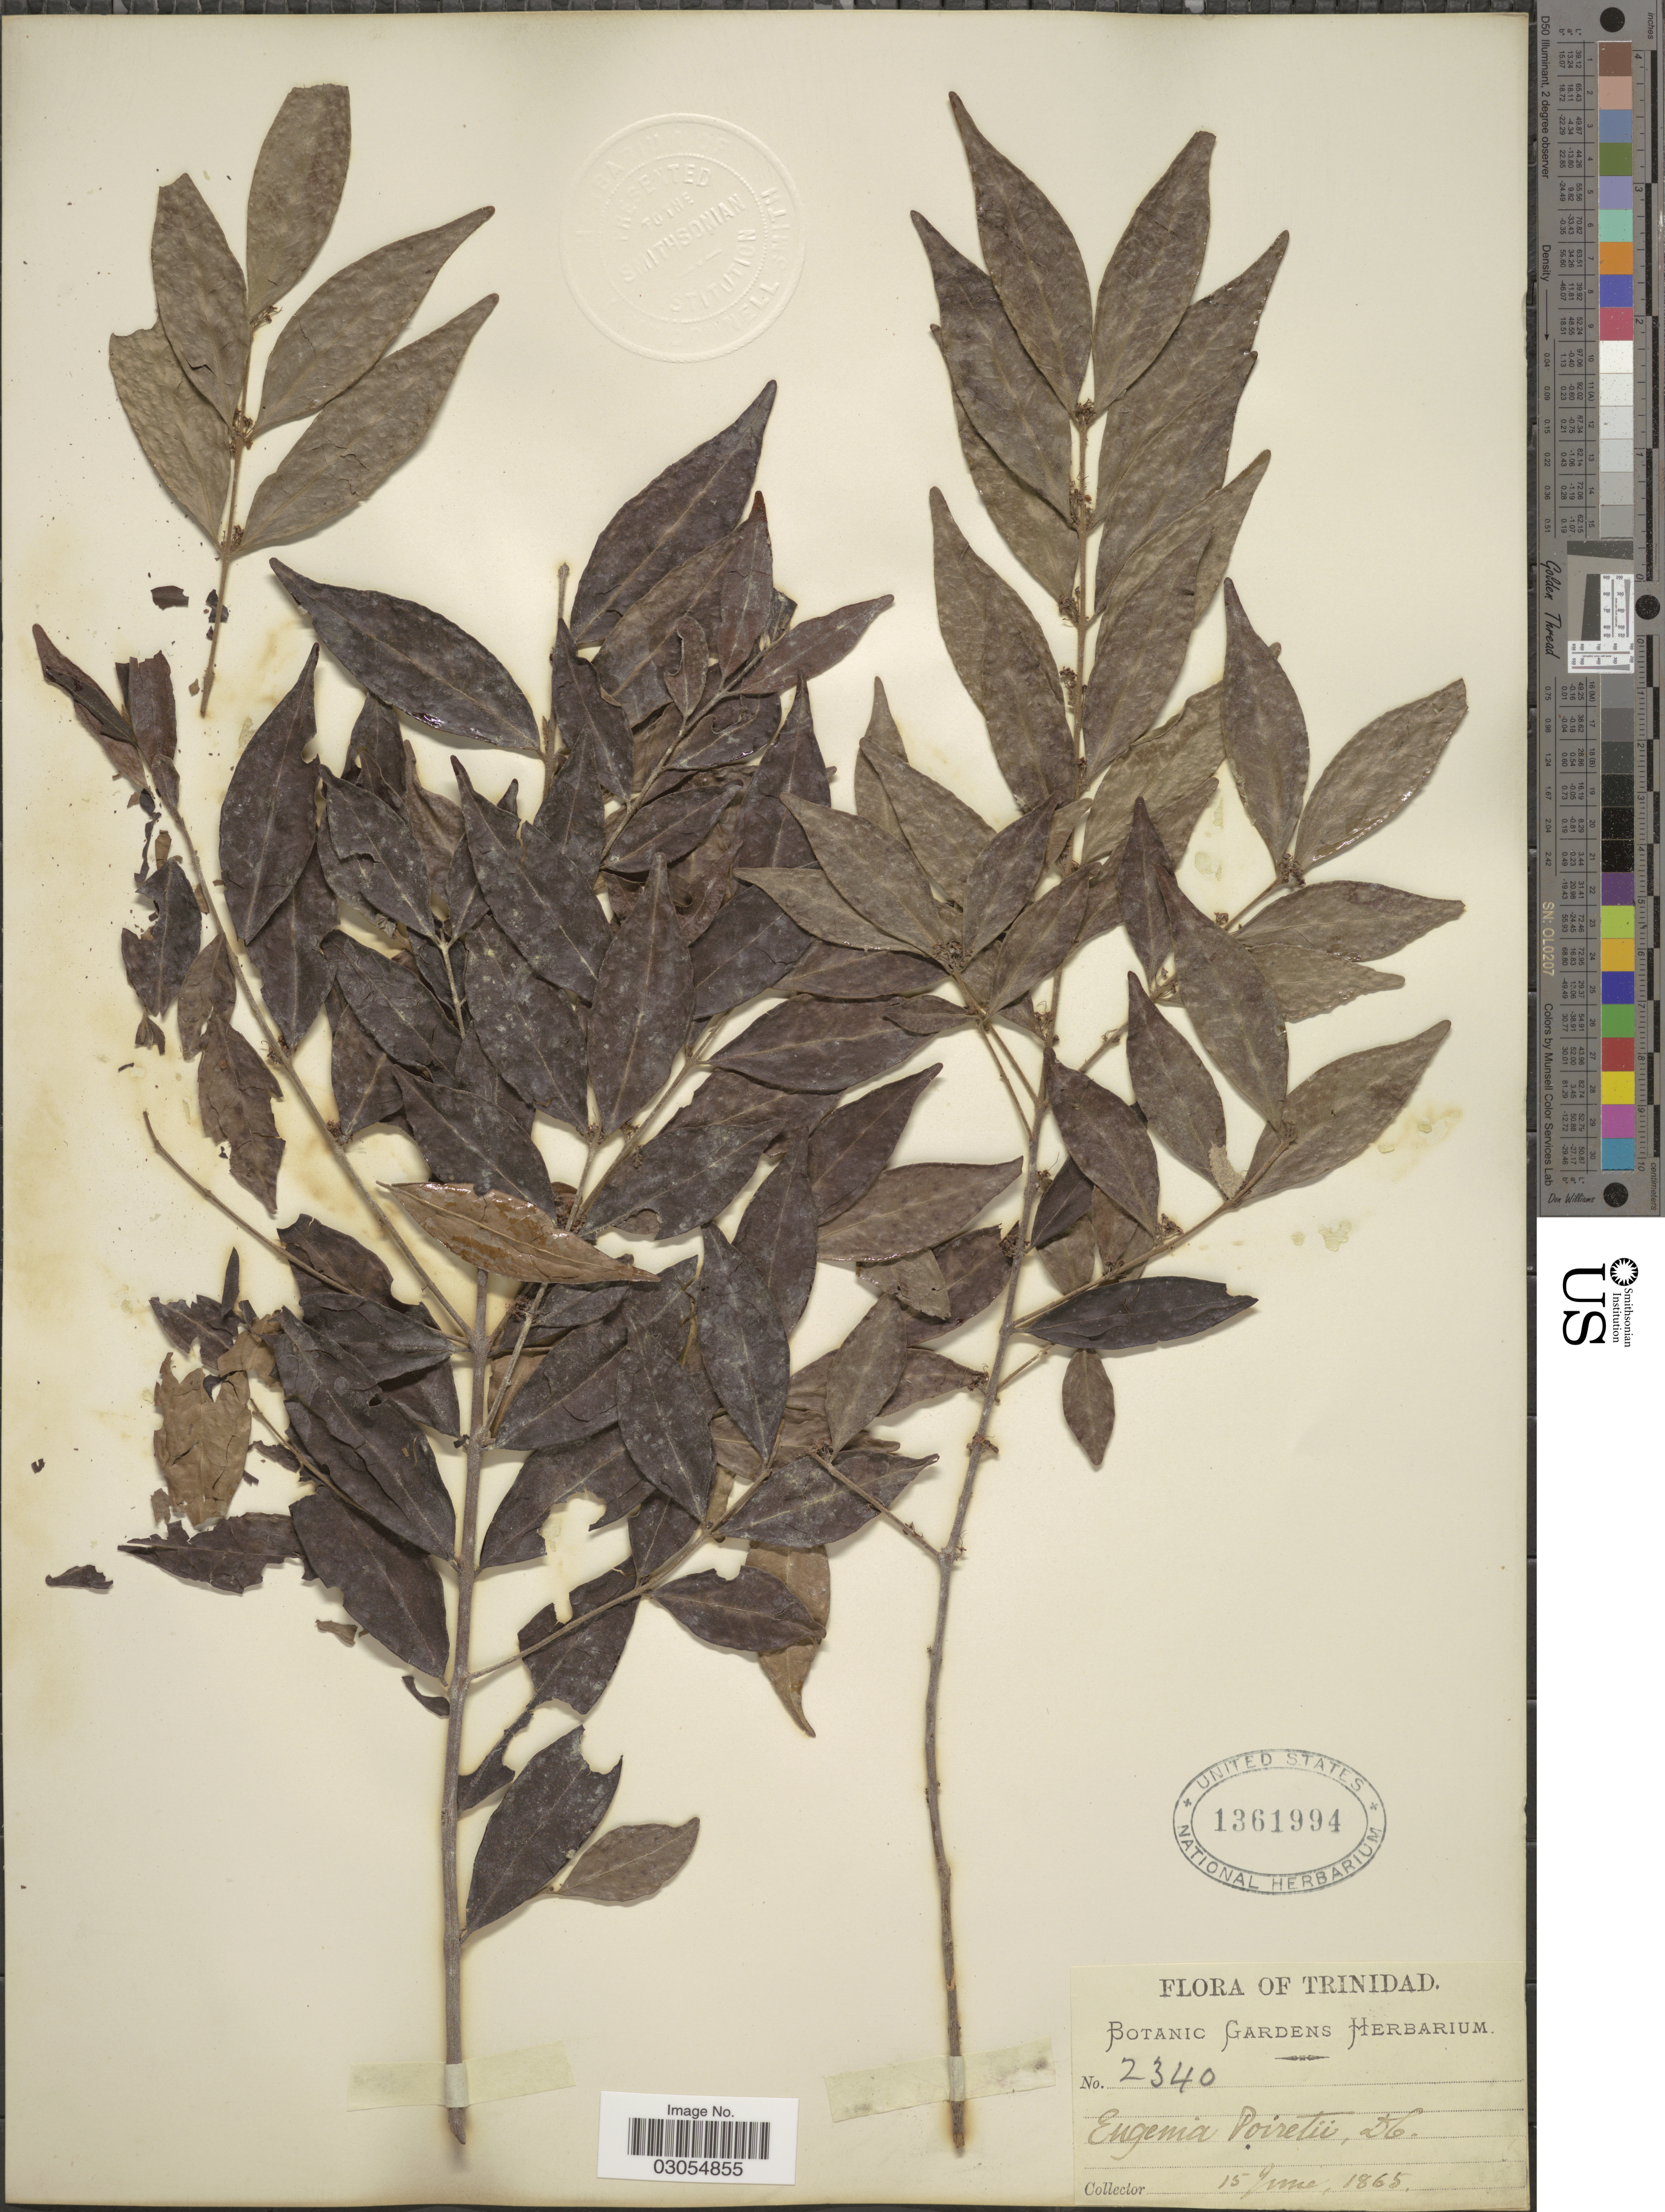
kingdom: Plantae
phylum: Tracheophyta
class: Magnoliopsida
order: Myrtales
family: Myrtaceae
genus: Eugenia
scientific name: Eugenia poiretii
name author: (Spreng.) DC.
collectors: ex herb. Botanic Gardens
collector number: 2340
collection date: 1865-06-15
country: Trinidad and Tobago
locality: Trinidad.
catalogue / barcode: US 1361994